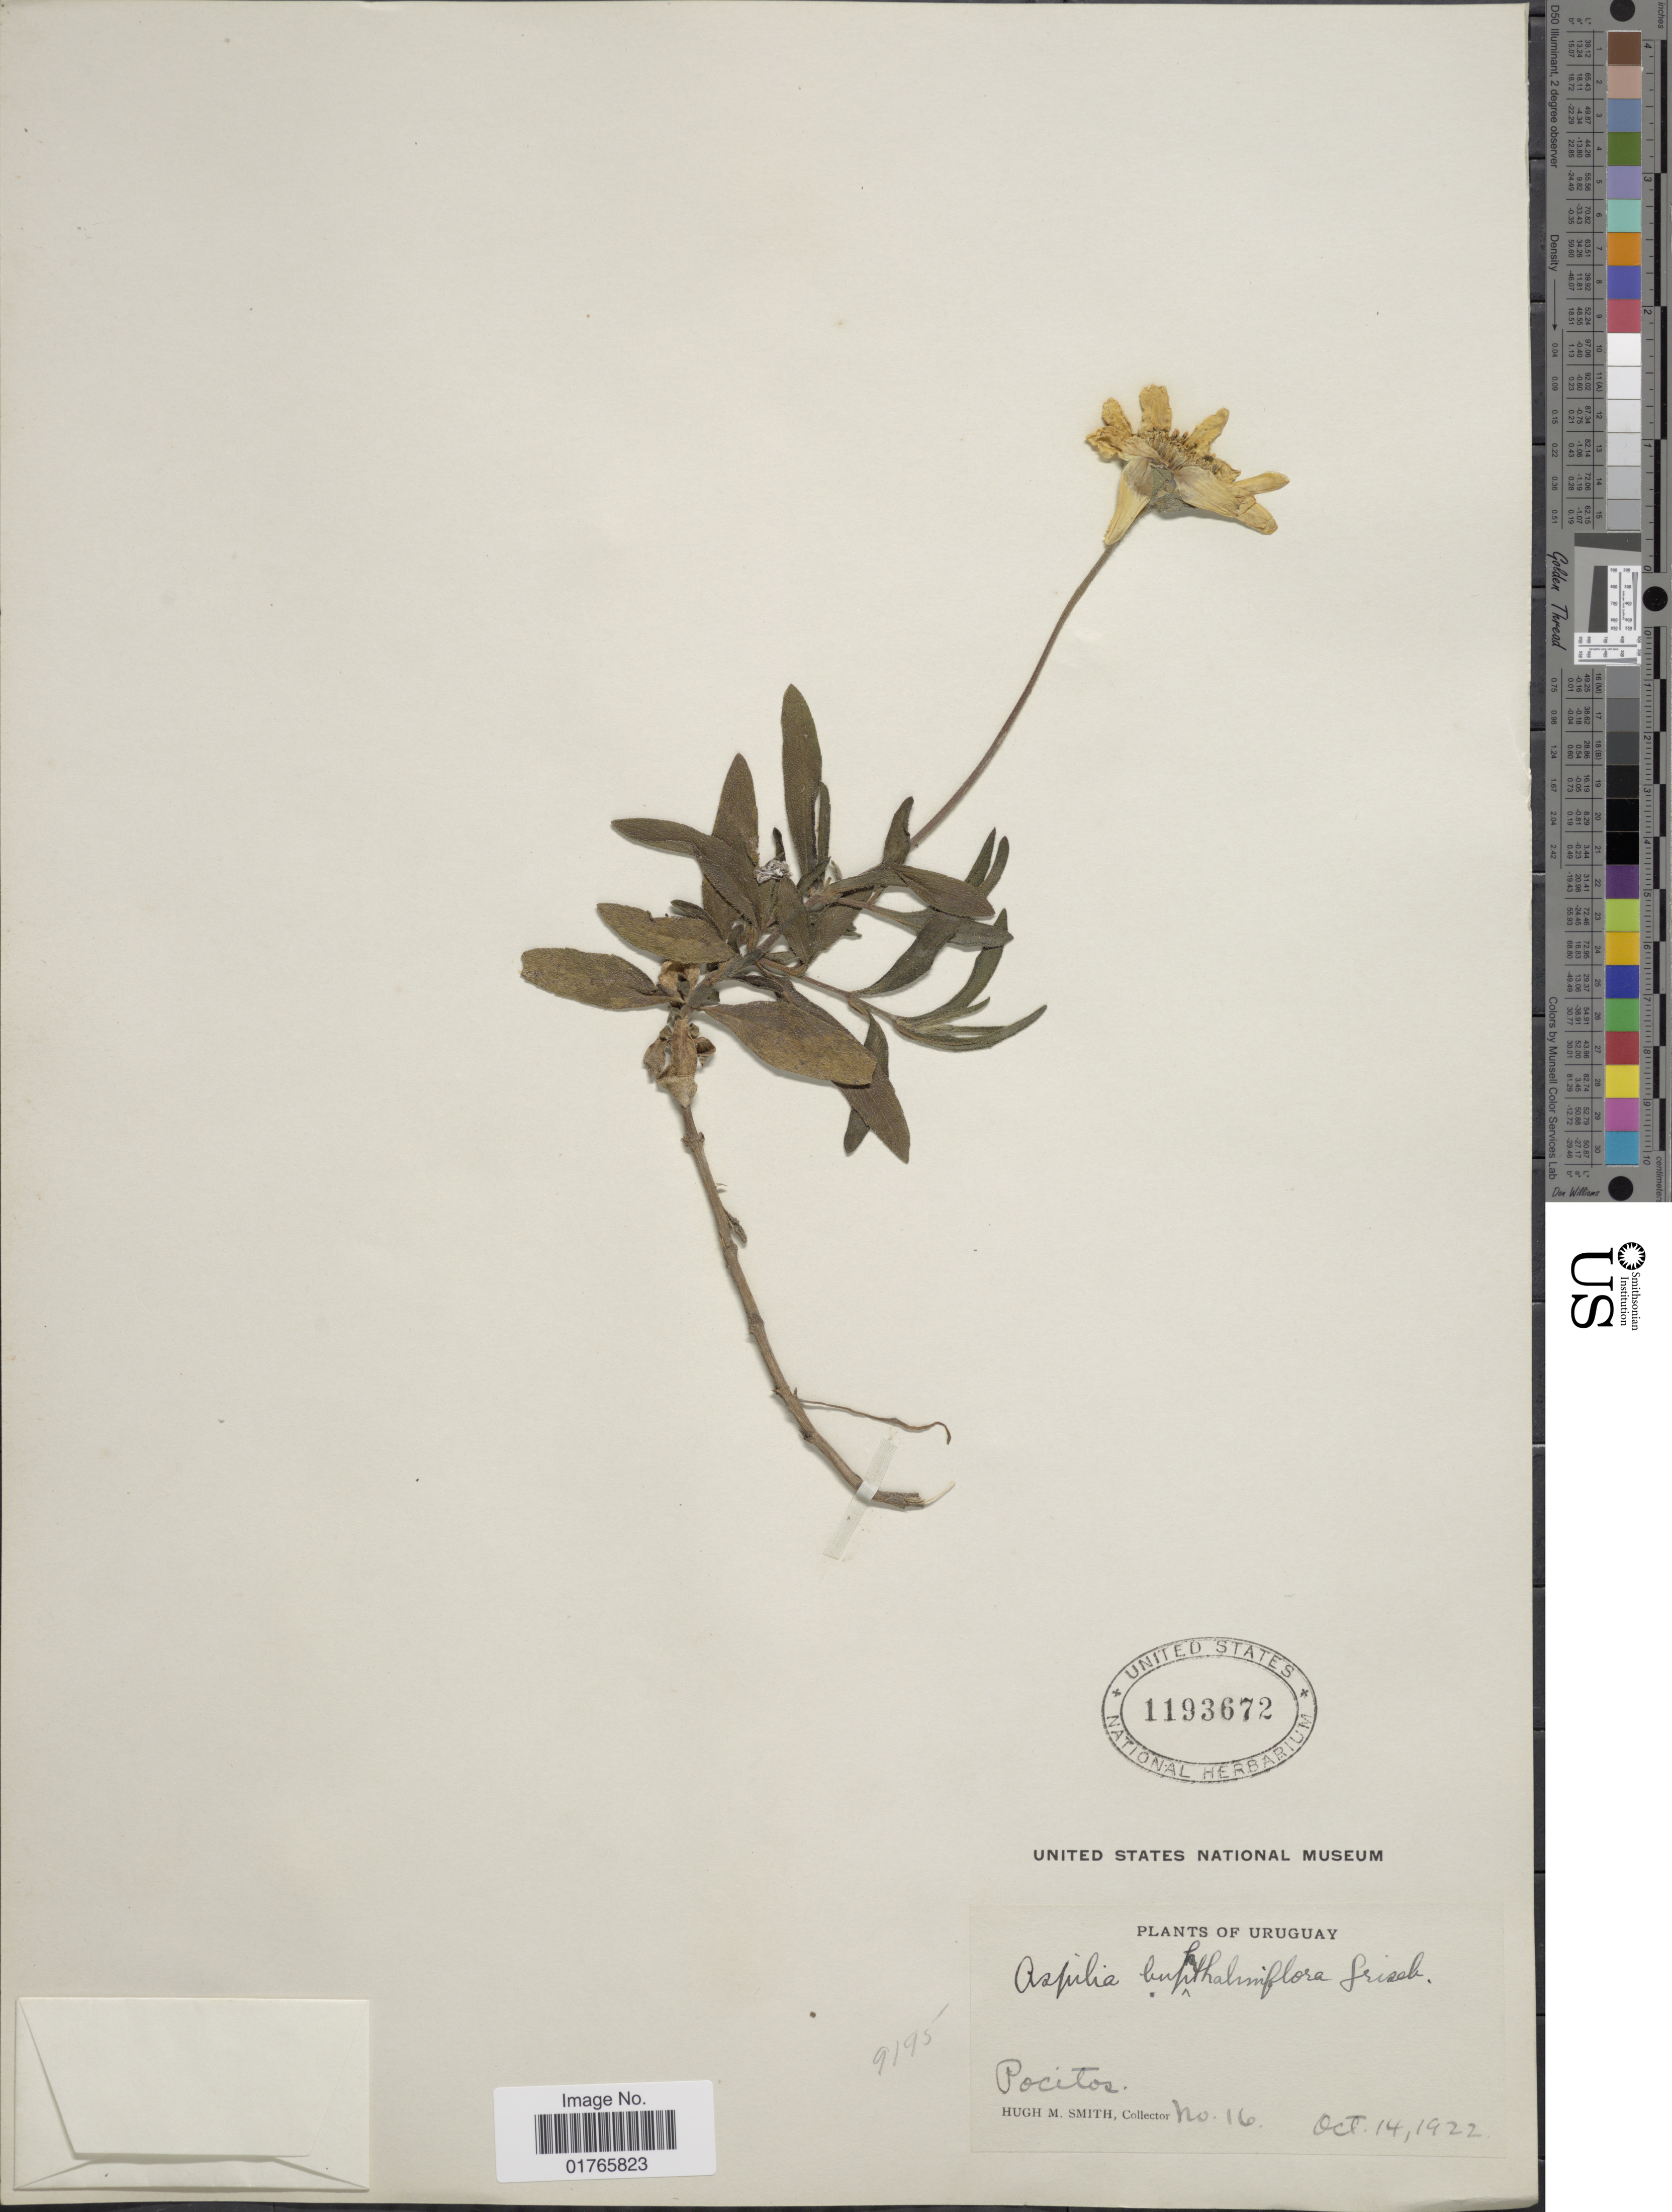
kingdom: Plantae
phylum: Tracheophyta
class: Magnoliopsida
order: Asterales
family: Asteraceae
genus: Aspilia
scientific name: Aspilia montividensis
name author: (Spreng.) Baker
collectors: H. M. Smith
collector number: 16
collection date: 1922-10-14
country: Uruguay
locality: Pocitos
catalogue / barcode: US 1193672